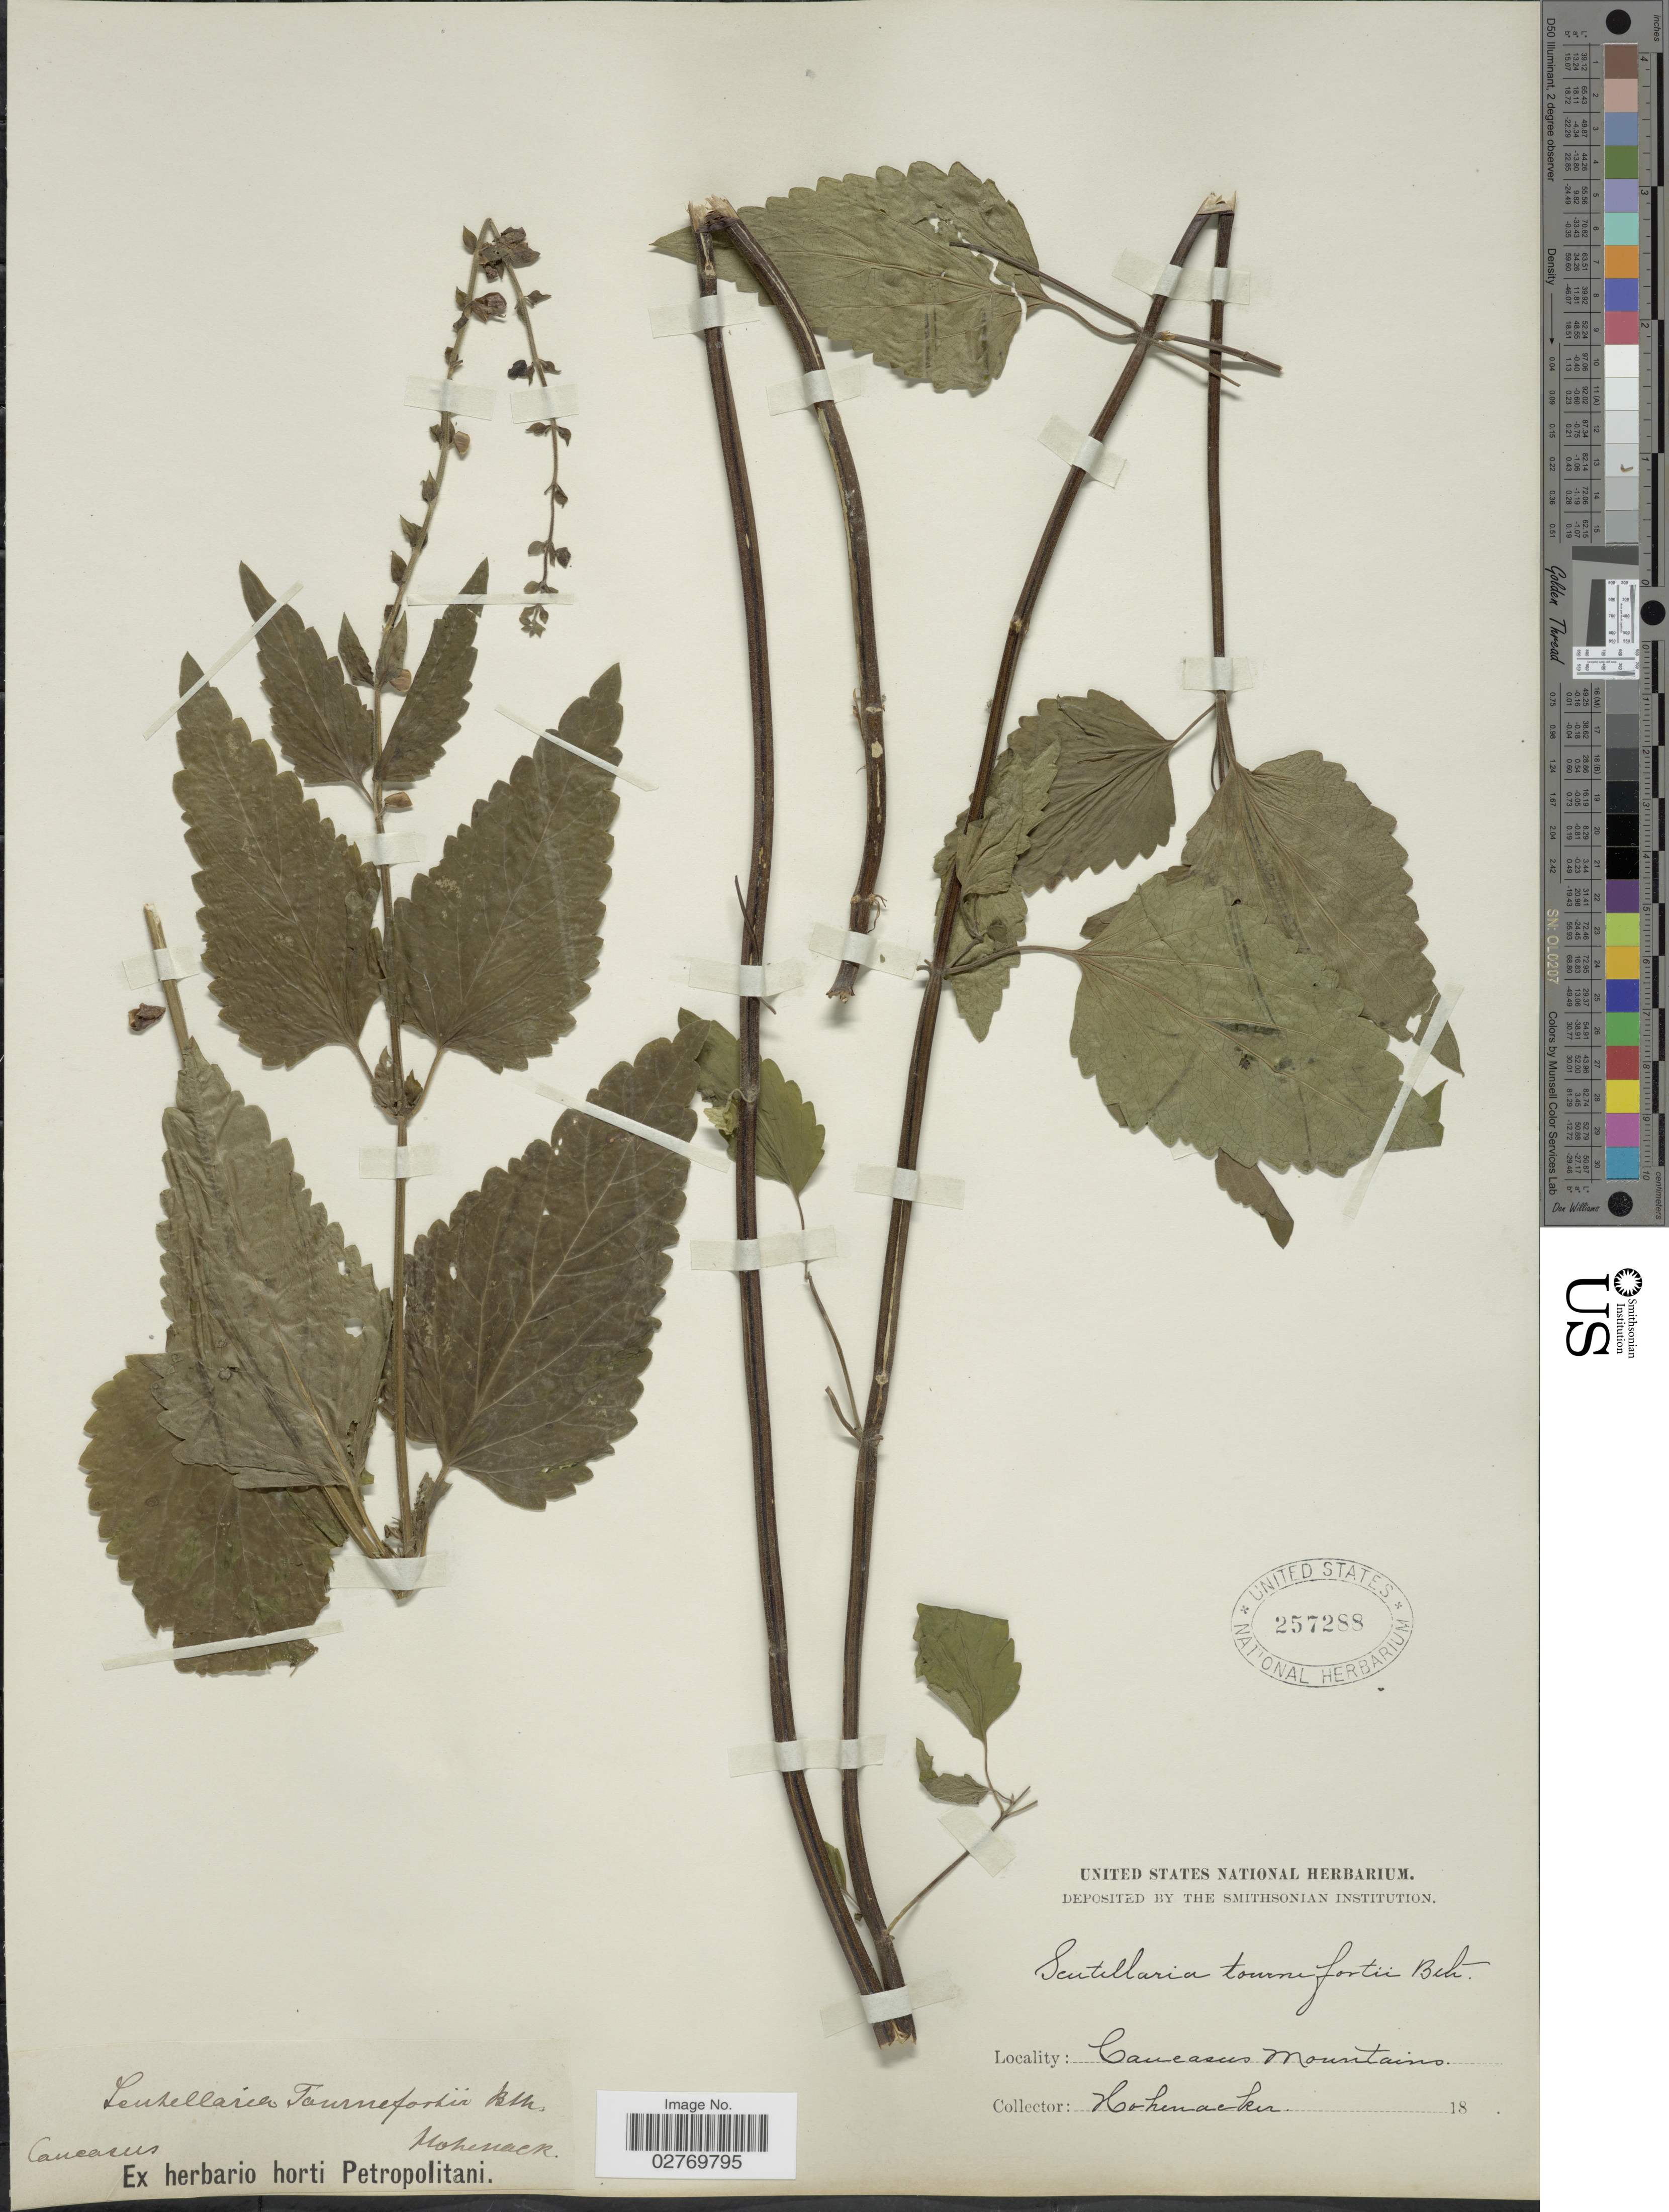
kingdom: Plantae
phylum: Tracheophyta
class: Magnoliopsida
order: Lamiales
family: Lamiaceae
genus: Scutellaria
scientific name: Scutellaria tournefortii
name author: Benth.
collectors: Hohenacker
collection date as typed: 18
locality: Caucasus Mountains.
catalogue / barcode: US 257288